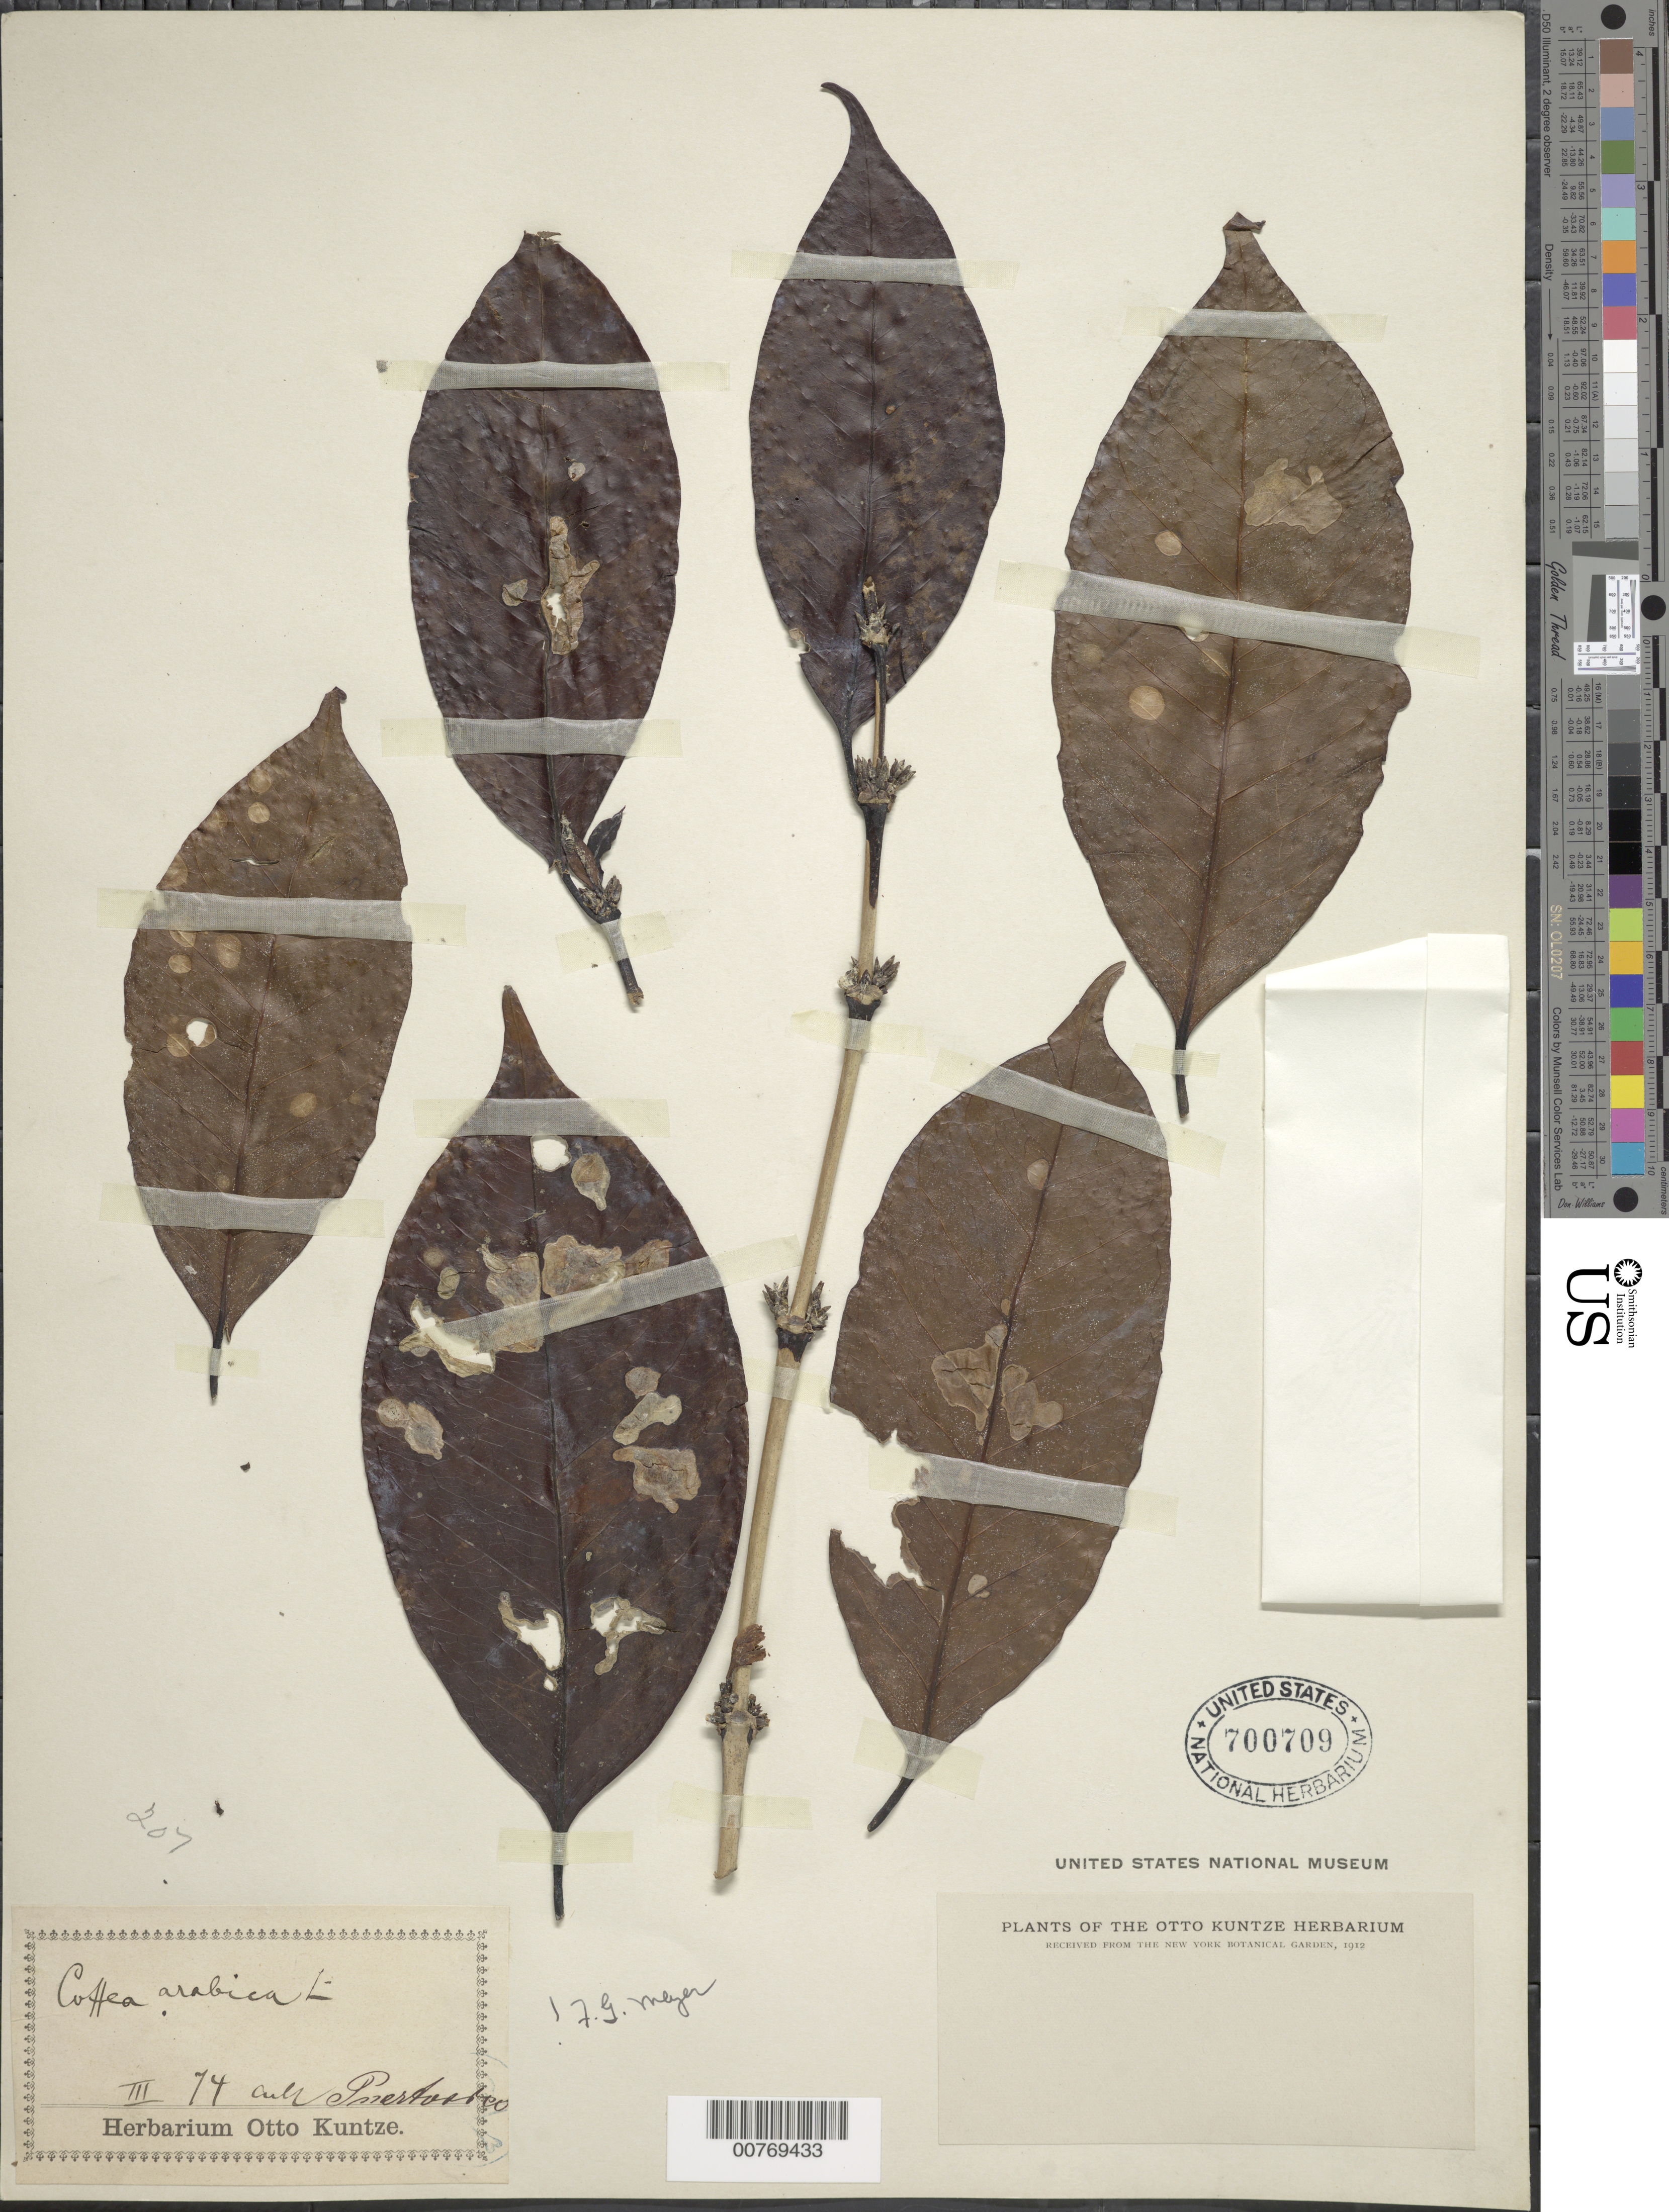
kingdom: Plantae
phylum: Tracheophyta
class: Magnoliopsida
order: Gentianales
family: Rubiaceae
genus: Coffea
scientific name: Coffea arabica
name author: L.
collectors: C.E.O. Kuntze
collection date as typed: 1874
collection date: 1874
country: Puerto Rico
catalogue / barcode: US 700709